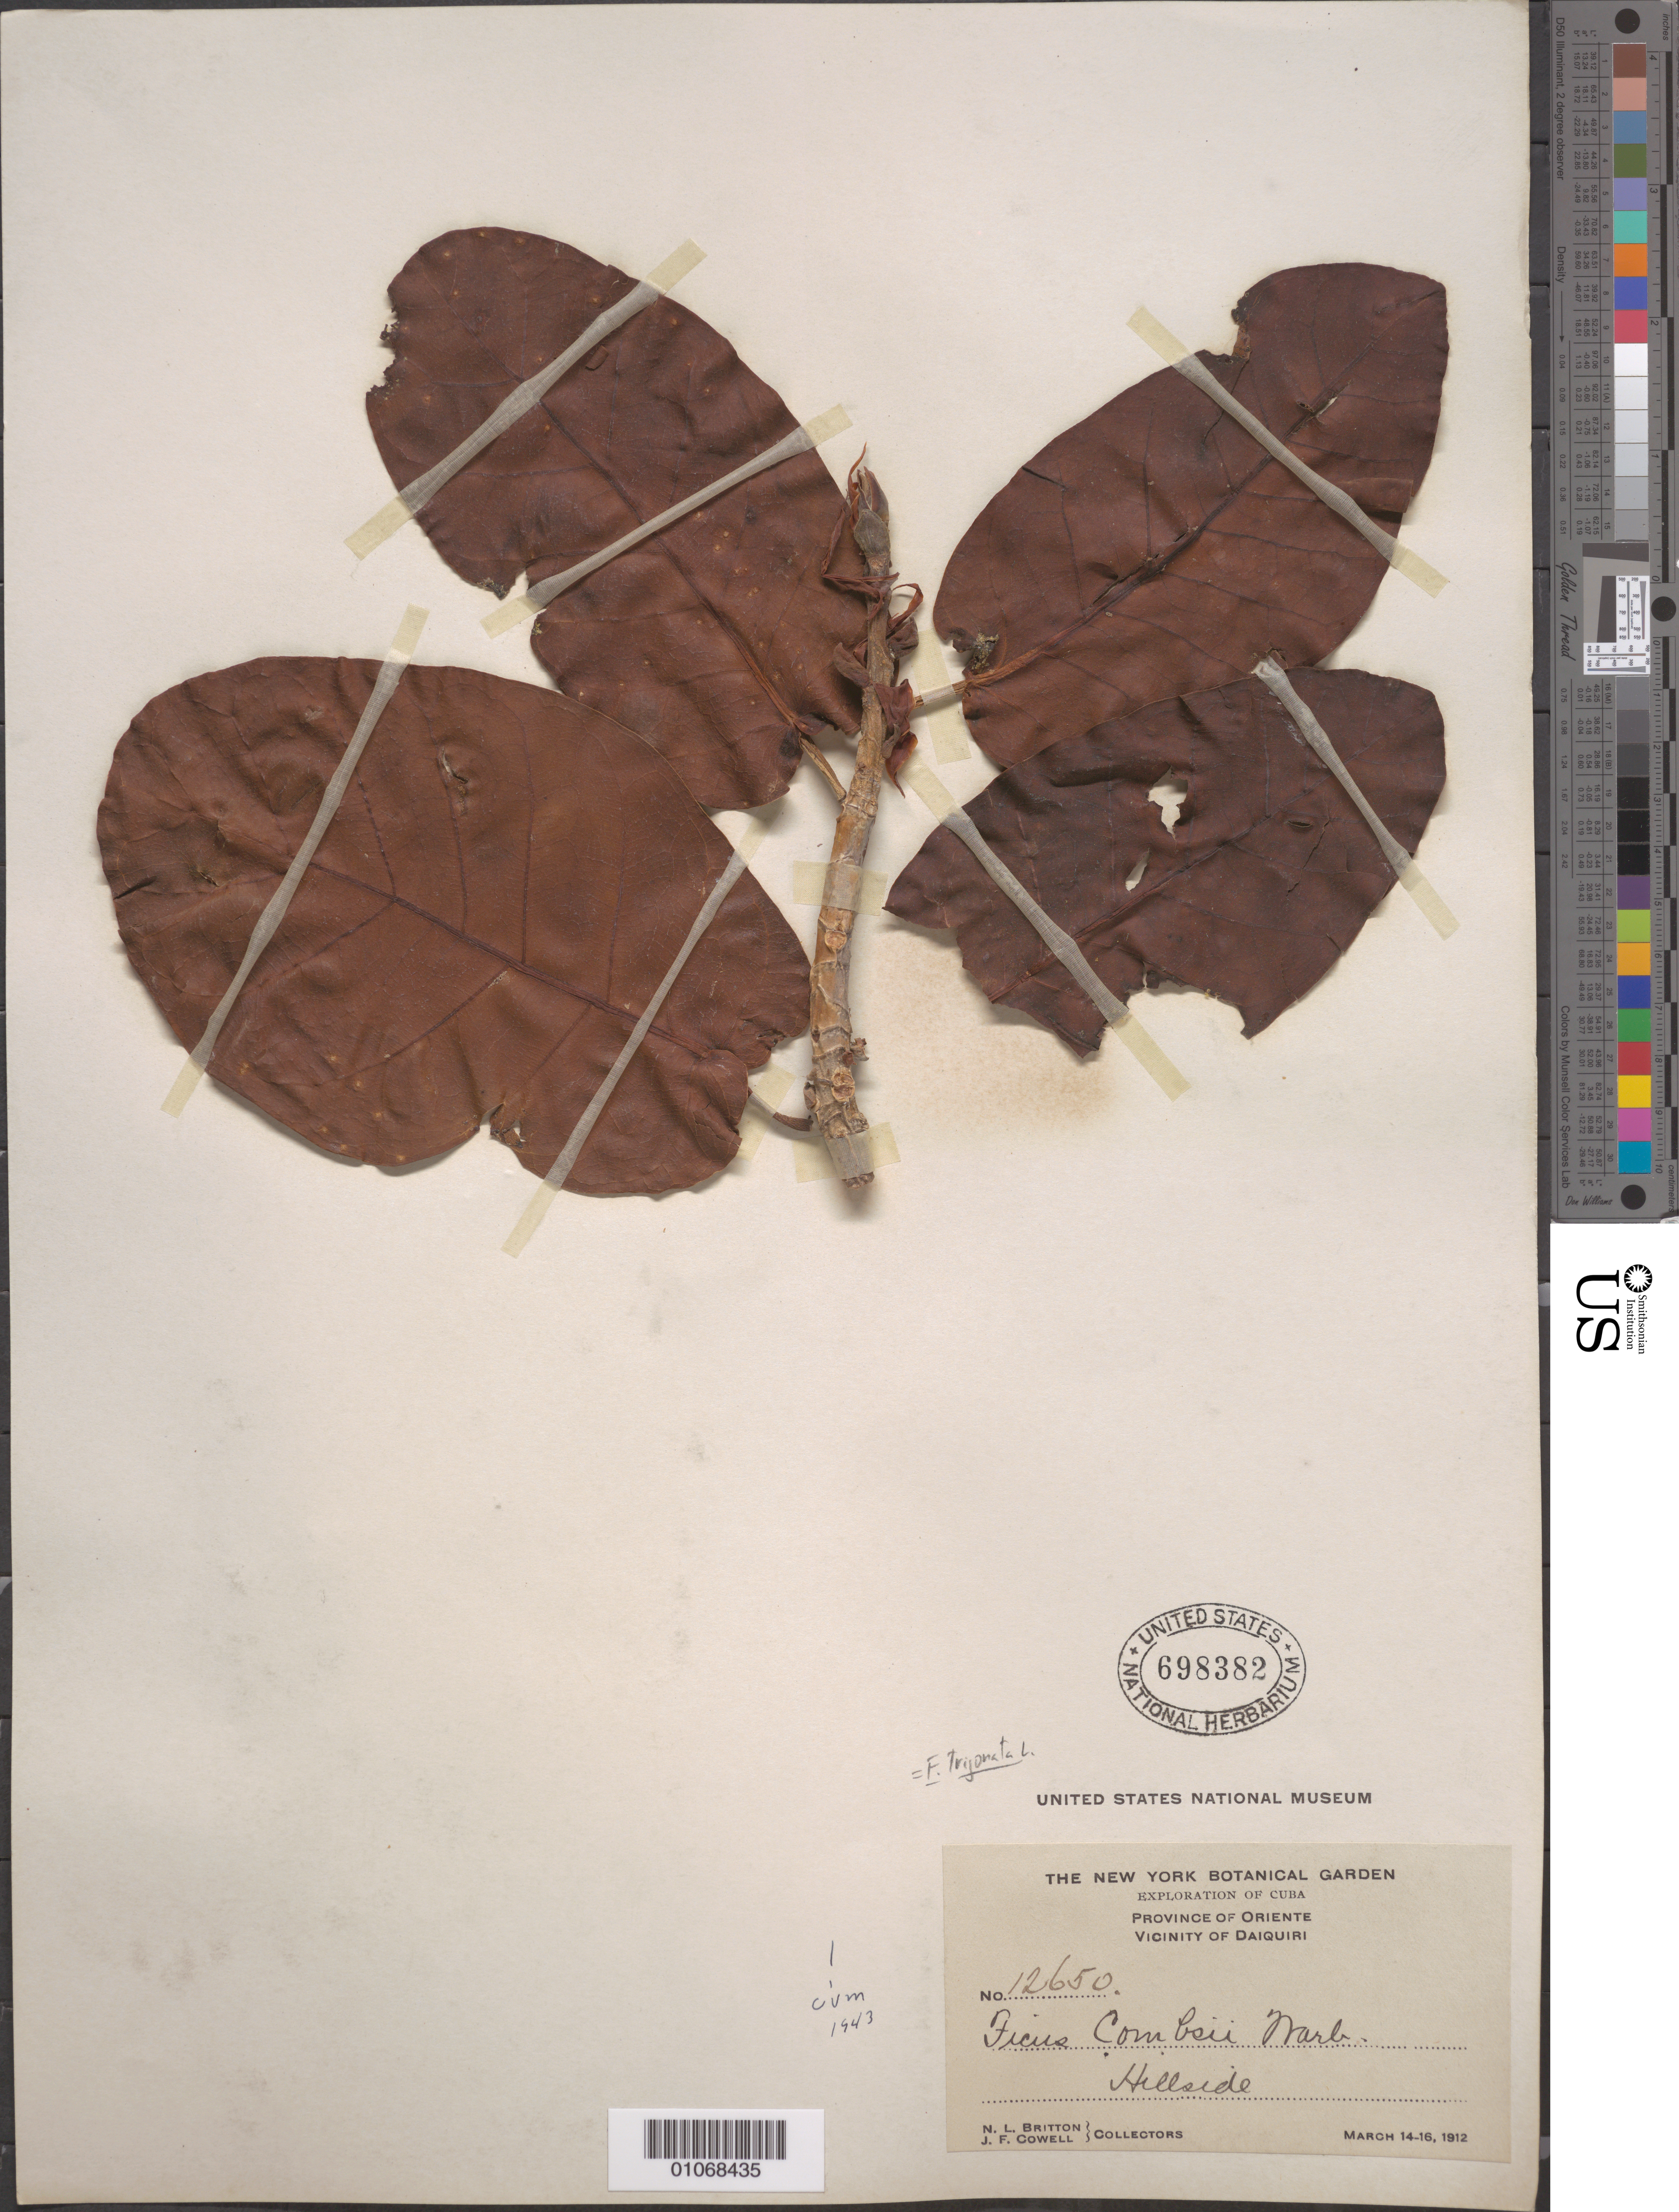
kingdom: Plantae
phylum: Tracheophyta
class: Magnoliopsida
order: Rosales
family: Moraceae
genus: Ficus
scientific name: Ficus trigonata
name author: L.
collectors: N. Britton & J. F. Cowell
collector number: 12650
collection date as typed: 14 Mar 1912 to 16 Mar 1912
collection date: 1912-03-14/1912-03-16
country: Cuba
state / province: Oriente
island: Cuba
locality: Hillside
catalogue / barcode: US 698382